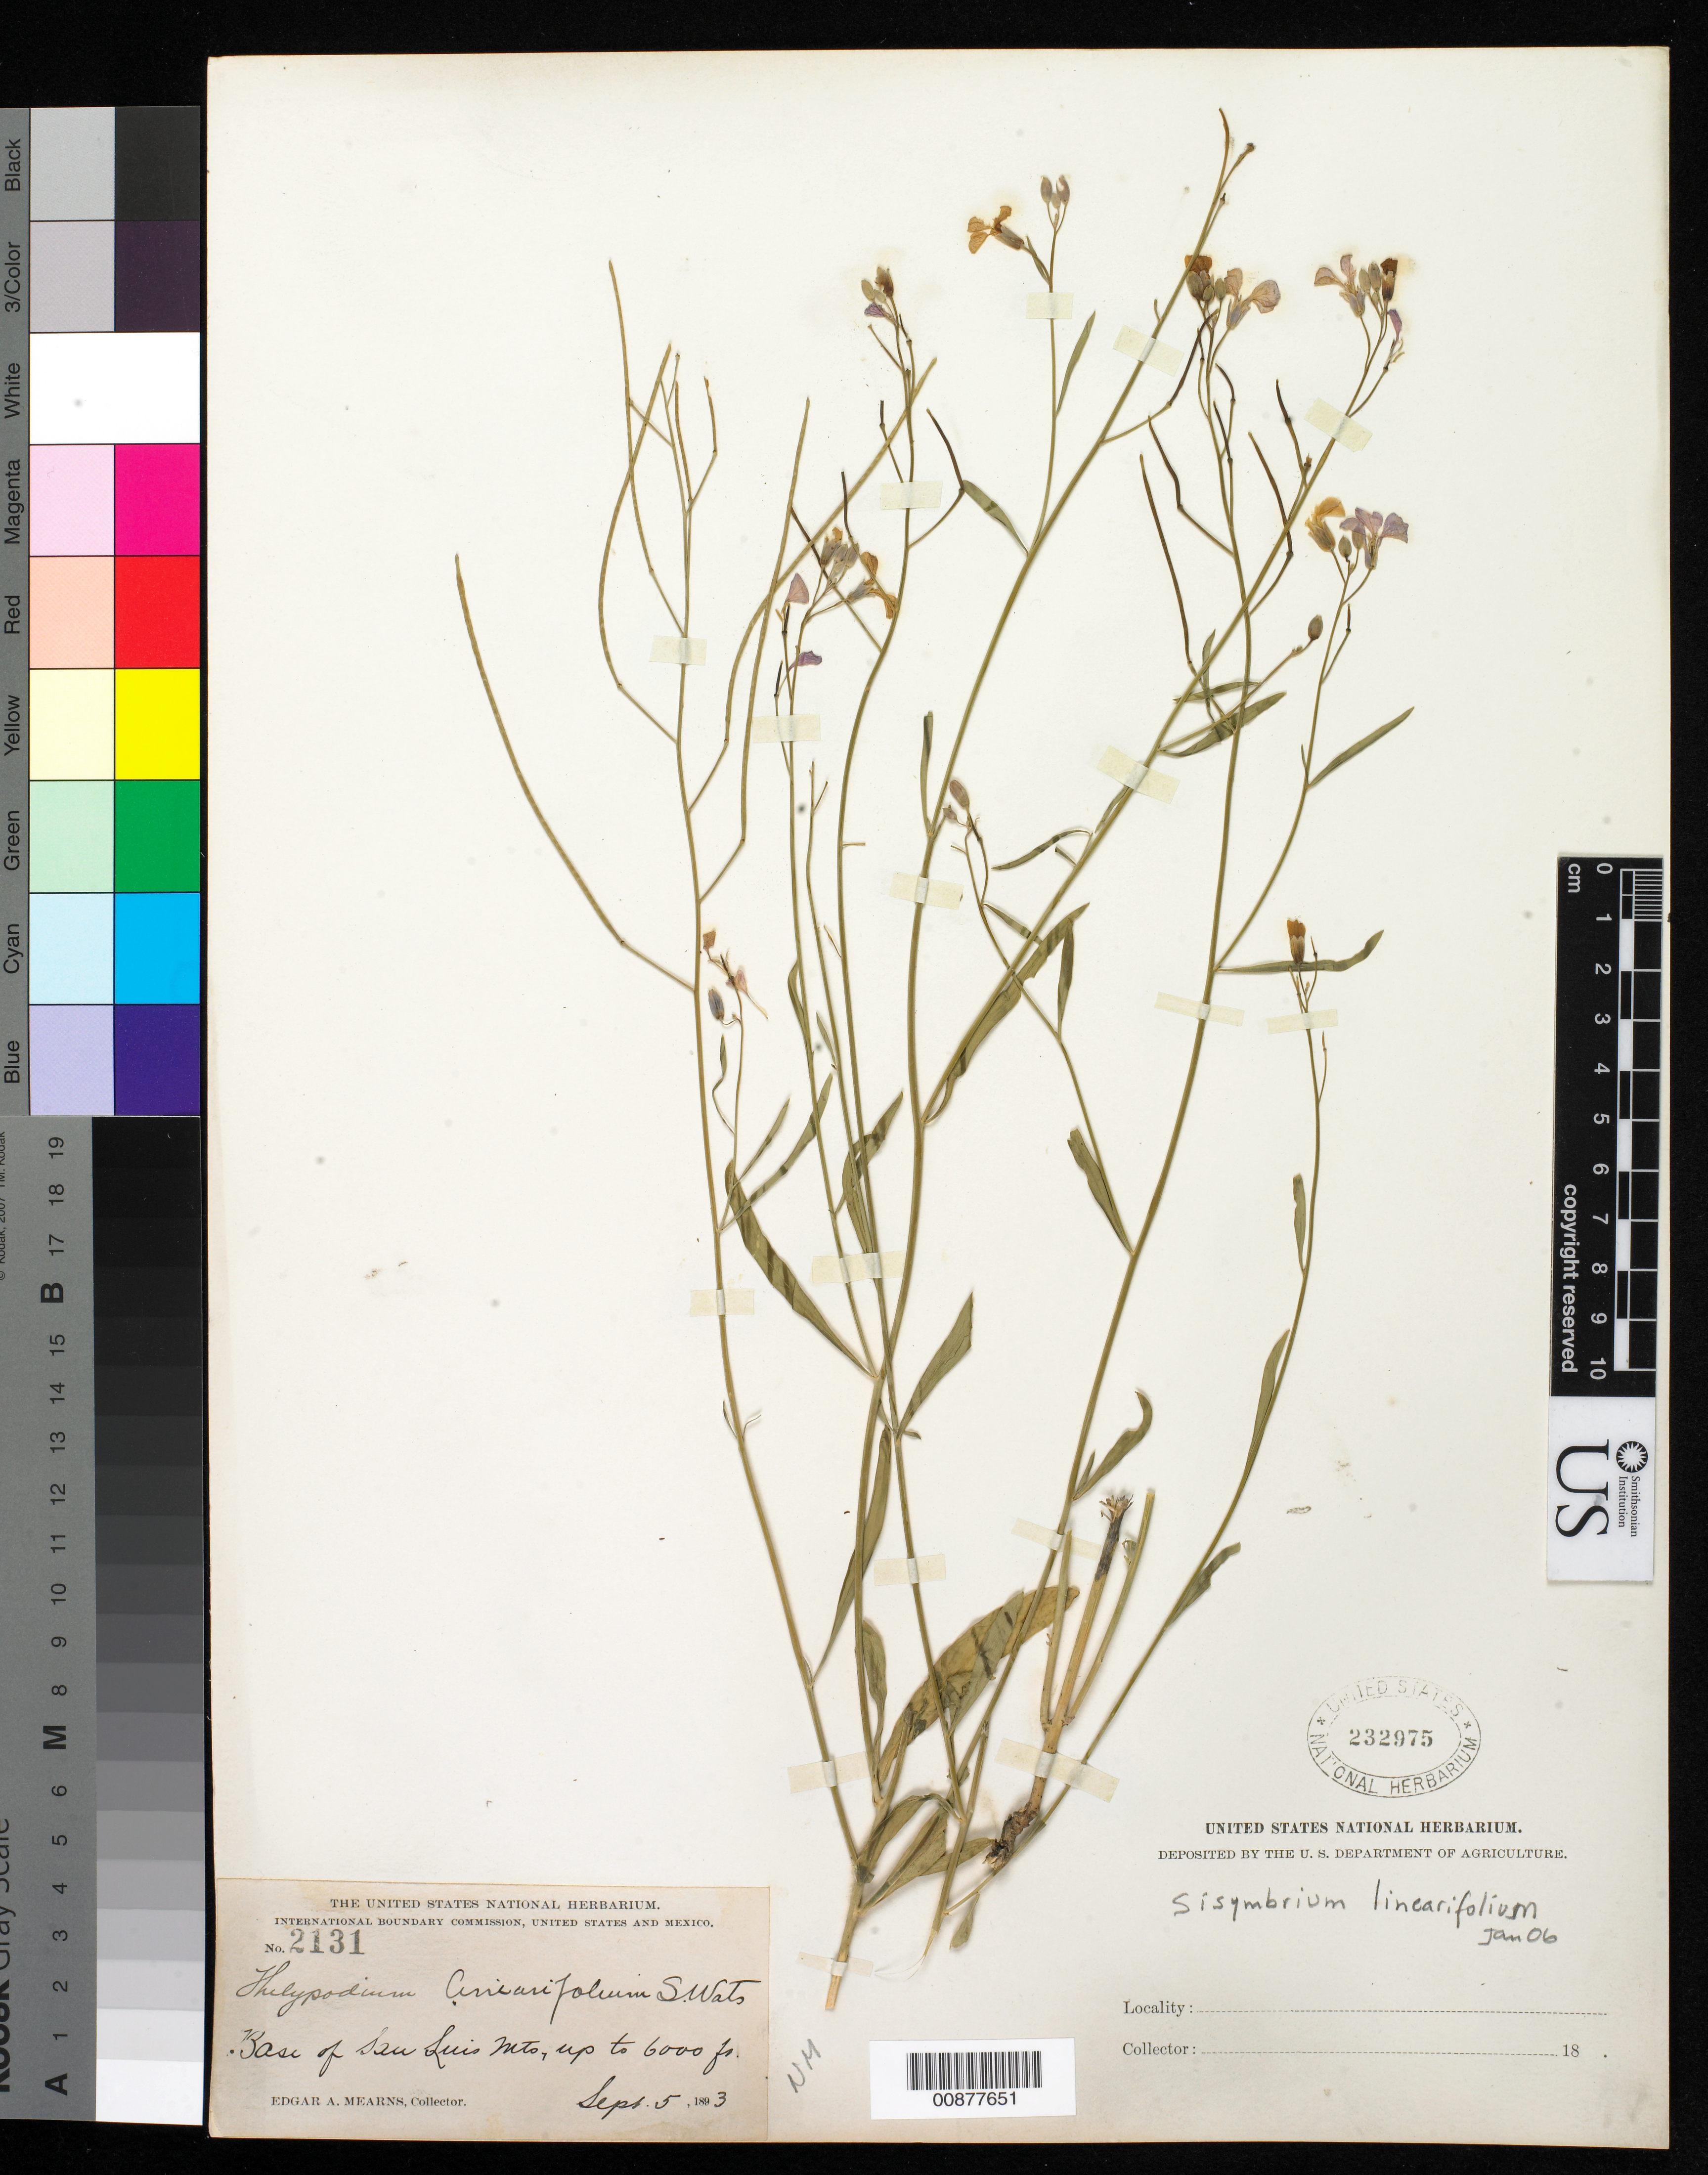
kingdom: Plantae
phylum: Tracheophyta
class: Magnoliopsida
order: Brassicales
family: Brassicaceae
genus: Sisymbrium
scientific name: Sisymbrium linearifolium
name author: (A. Gray) Payson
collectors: E. A. Mearns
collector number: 2131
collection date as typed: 05 Sep 1893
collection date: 1893-09-05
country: United States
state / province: New Mexico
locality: Base of San Luis Mts., New Mexico.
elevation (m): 1829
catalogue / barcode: US 232975